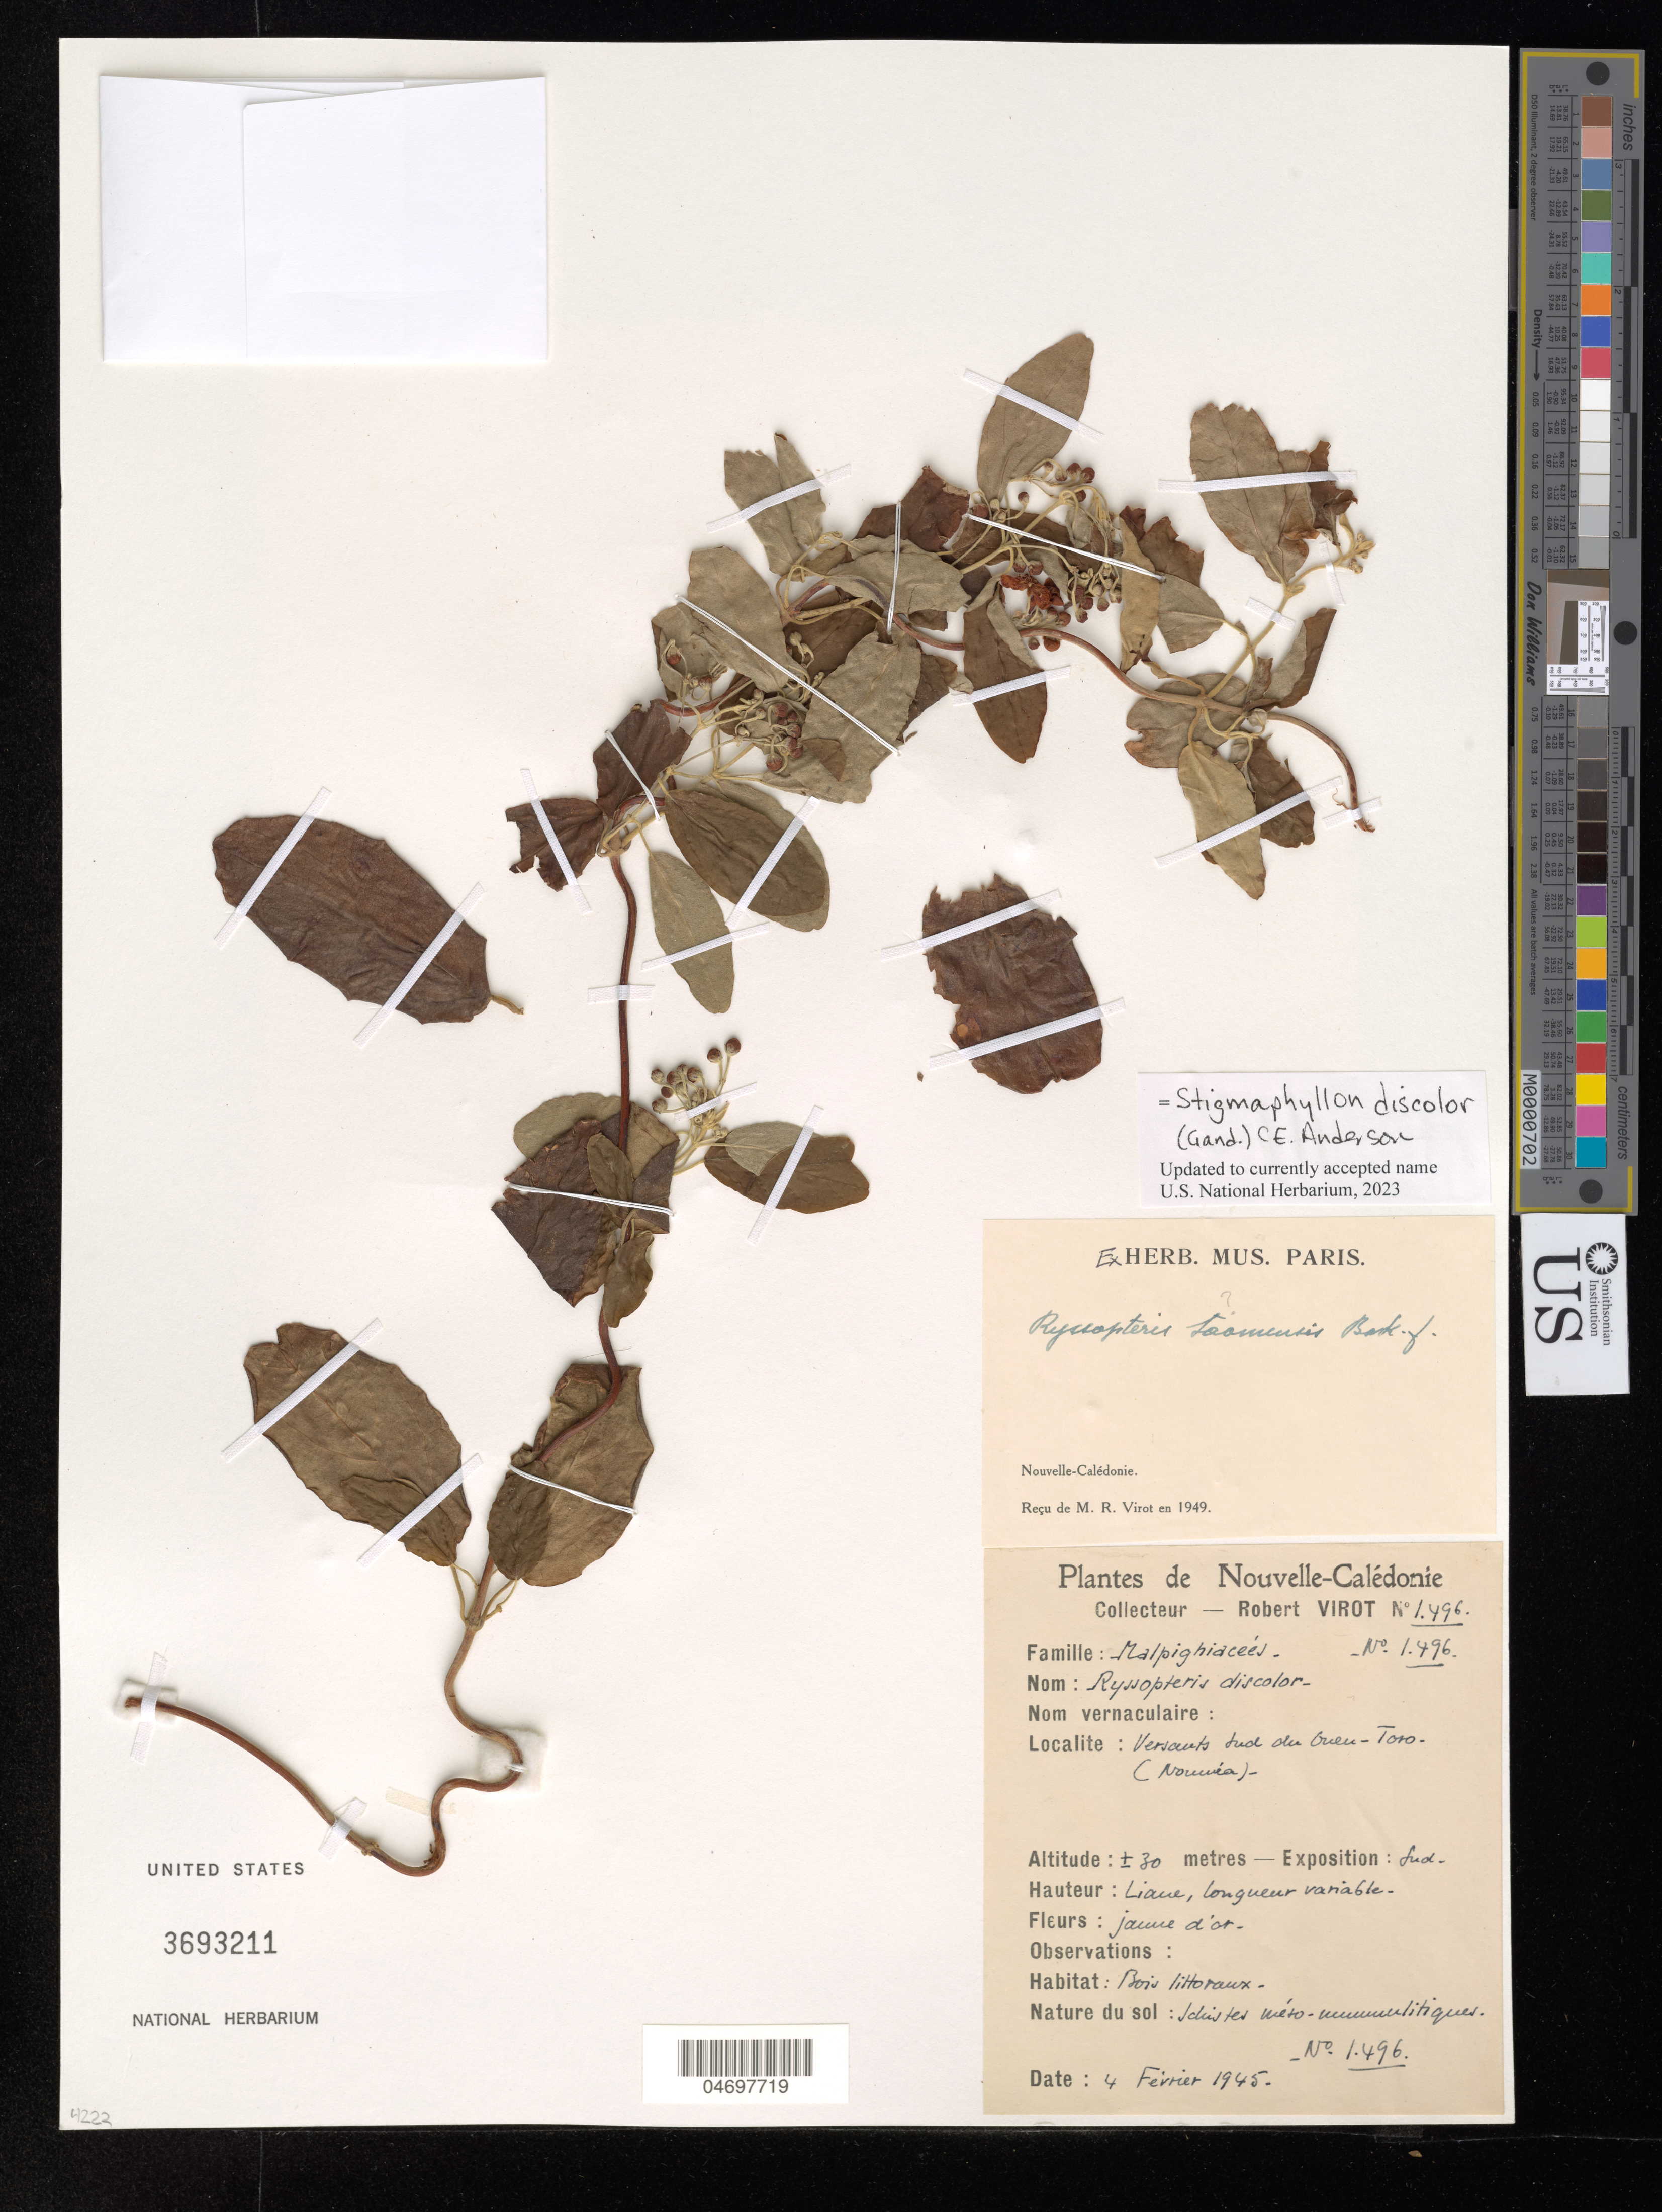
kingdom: Plantae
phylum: Tracheophyta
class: Magnoliopsida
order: Malpighiales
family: Malpighiaceae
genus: Stigmaphyllon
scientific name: Stigmaphyllon discolor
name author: (Gand.) C.E. Anderson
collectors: R. Virot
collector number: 1496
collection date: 1945-02-04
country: New Caledonia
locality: Versauts Sud du Ouen Toro, Nouméa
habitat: Bois littoraux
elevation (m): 30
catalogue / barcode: US 3693211